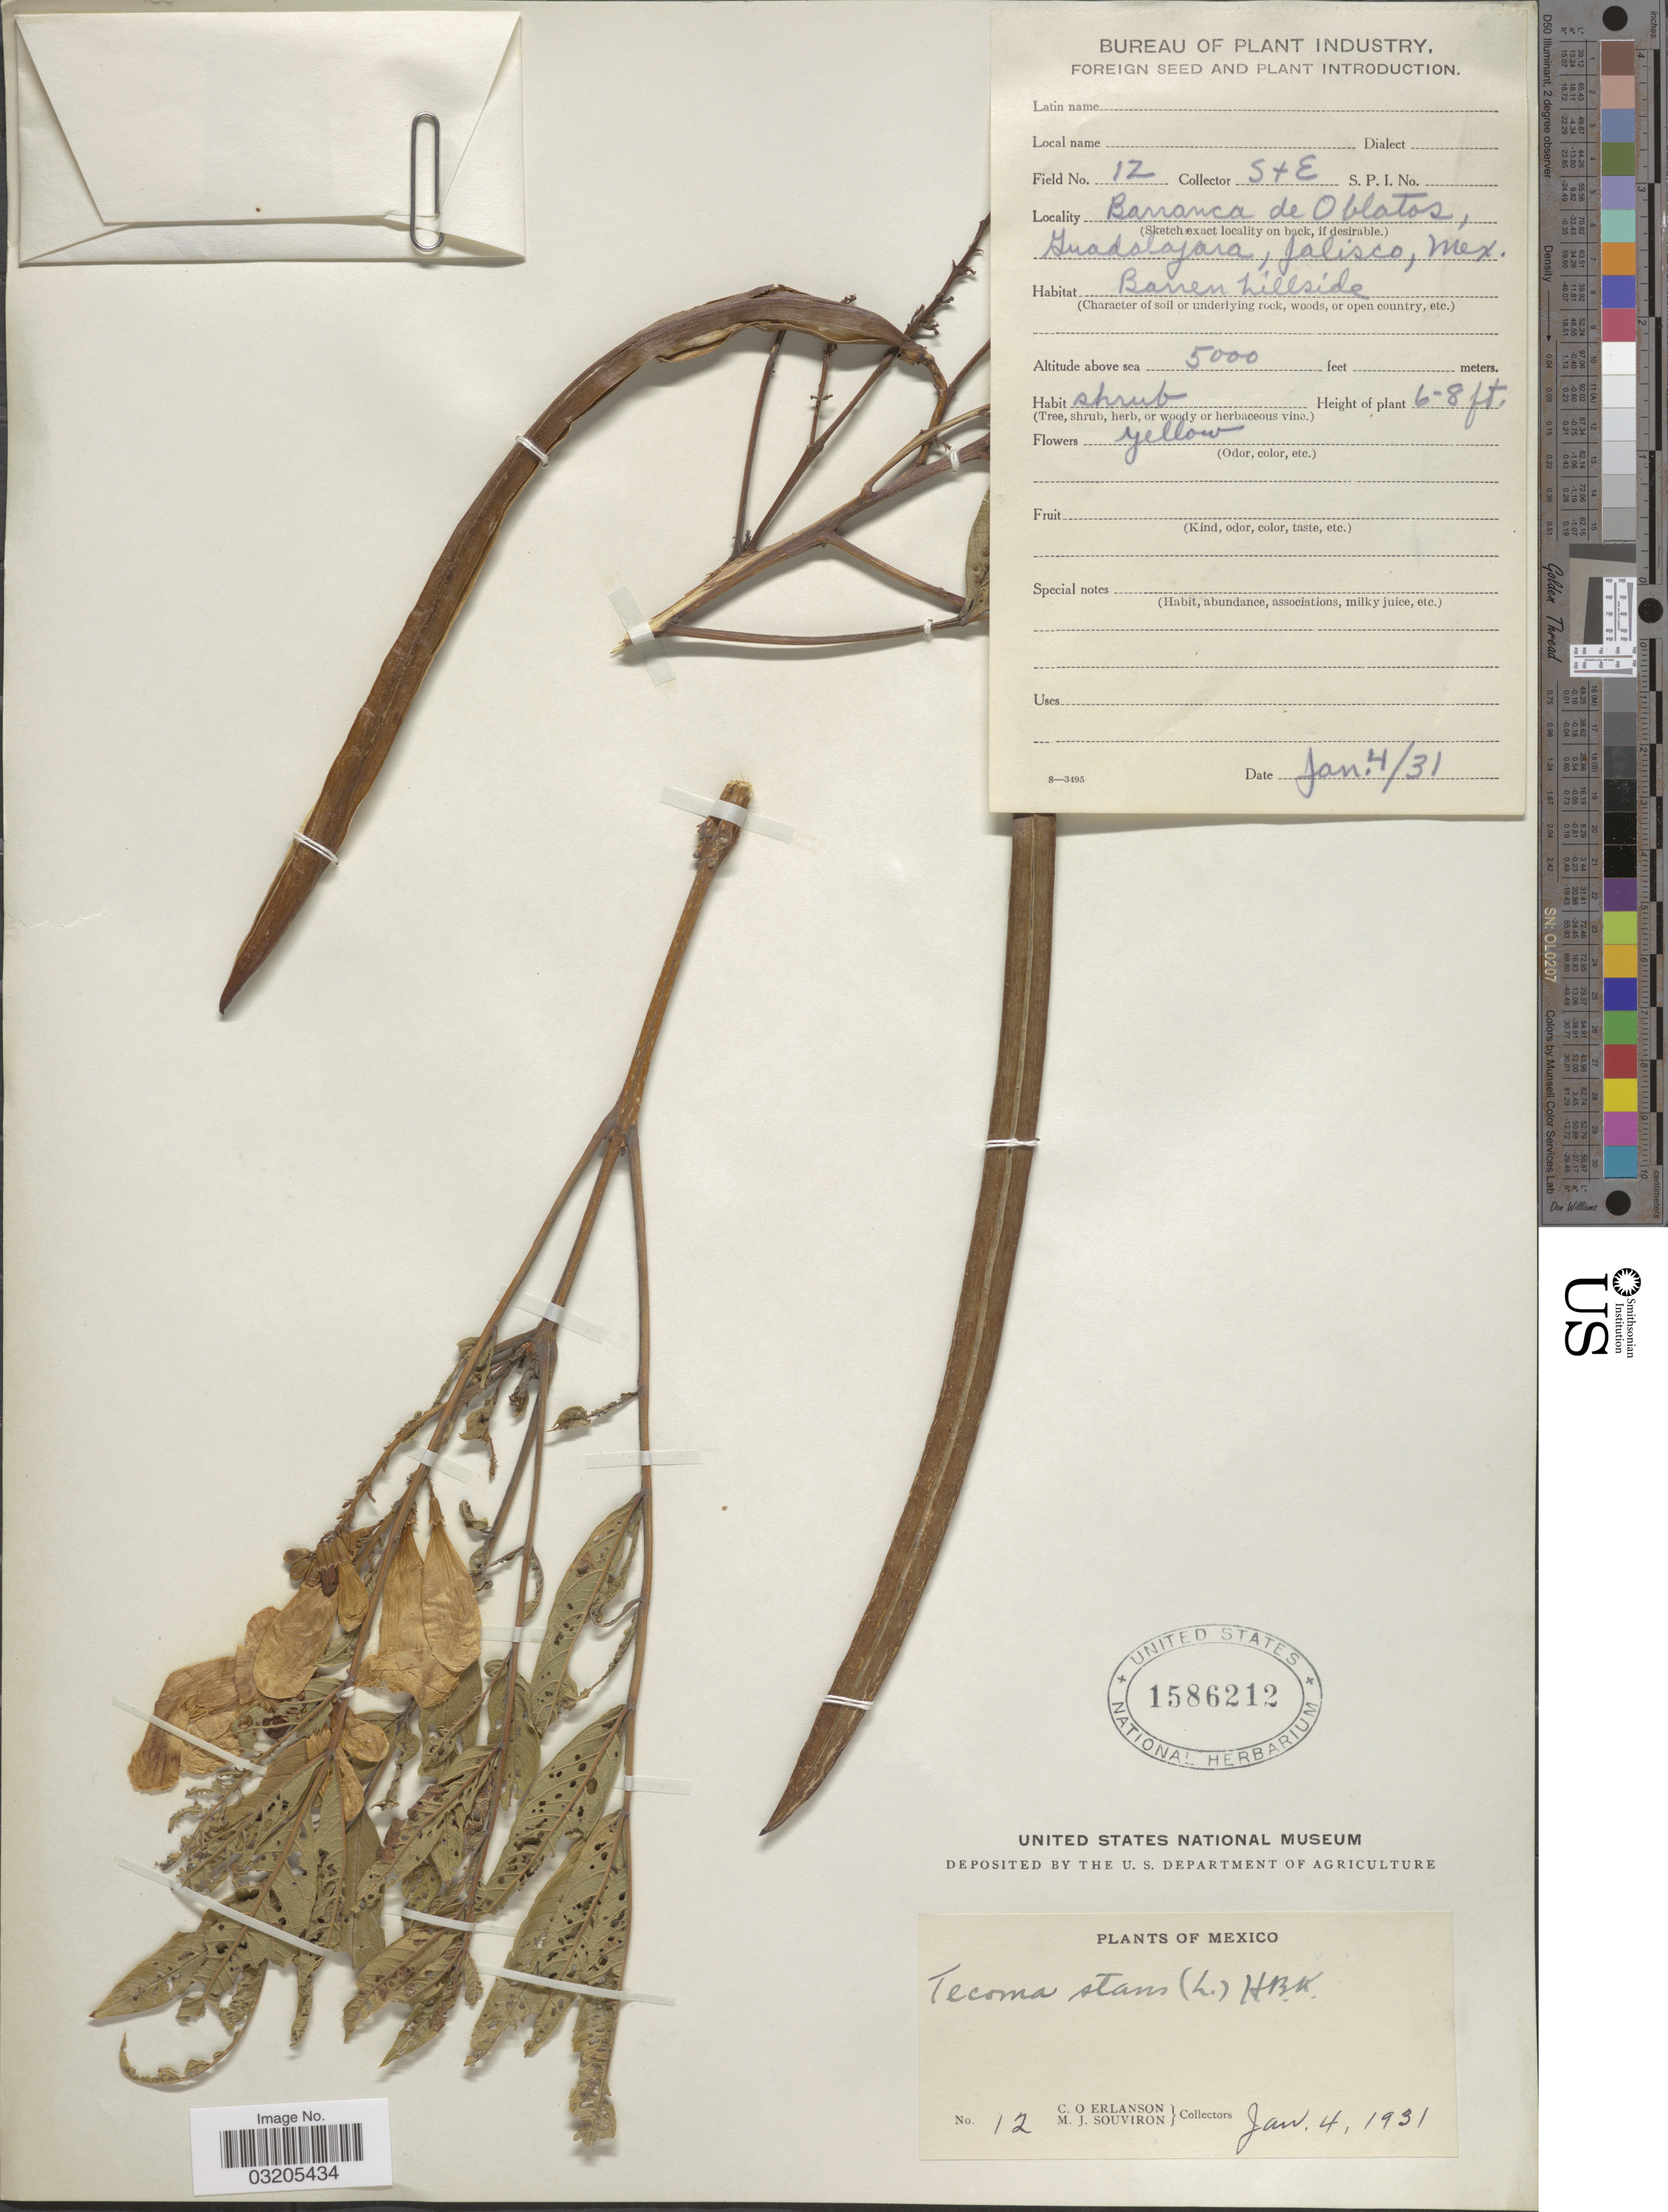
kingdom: Plantae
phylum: Tracheophyta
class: Magnoliopsida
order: Lamiales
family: Bignoniaceae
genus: Tecoma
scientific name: Tecoma stans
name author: (L.) Juss. ex Kunth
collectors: C. O. Erlanson & M. J. Souviron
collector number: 12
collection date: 1931-01-04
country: Mexico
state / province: Jalisco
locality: Barranca de Oblatos, Guadalajara.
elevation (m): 1524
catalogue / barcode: US 1586212